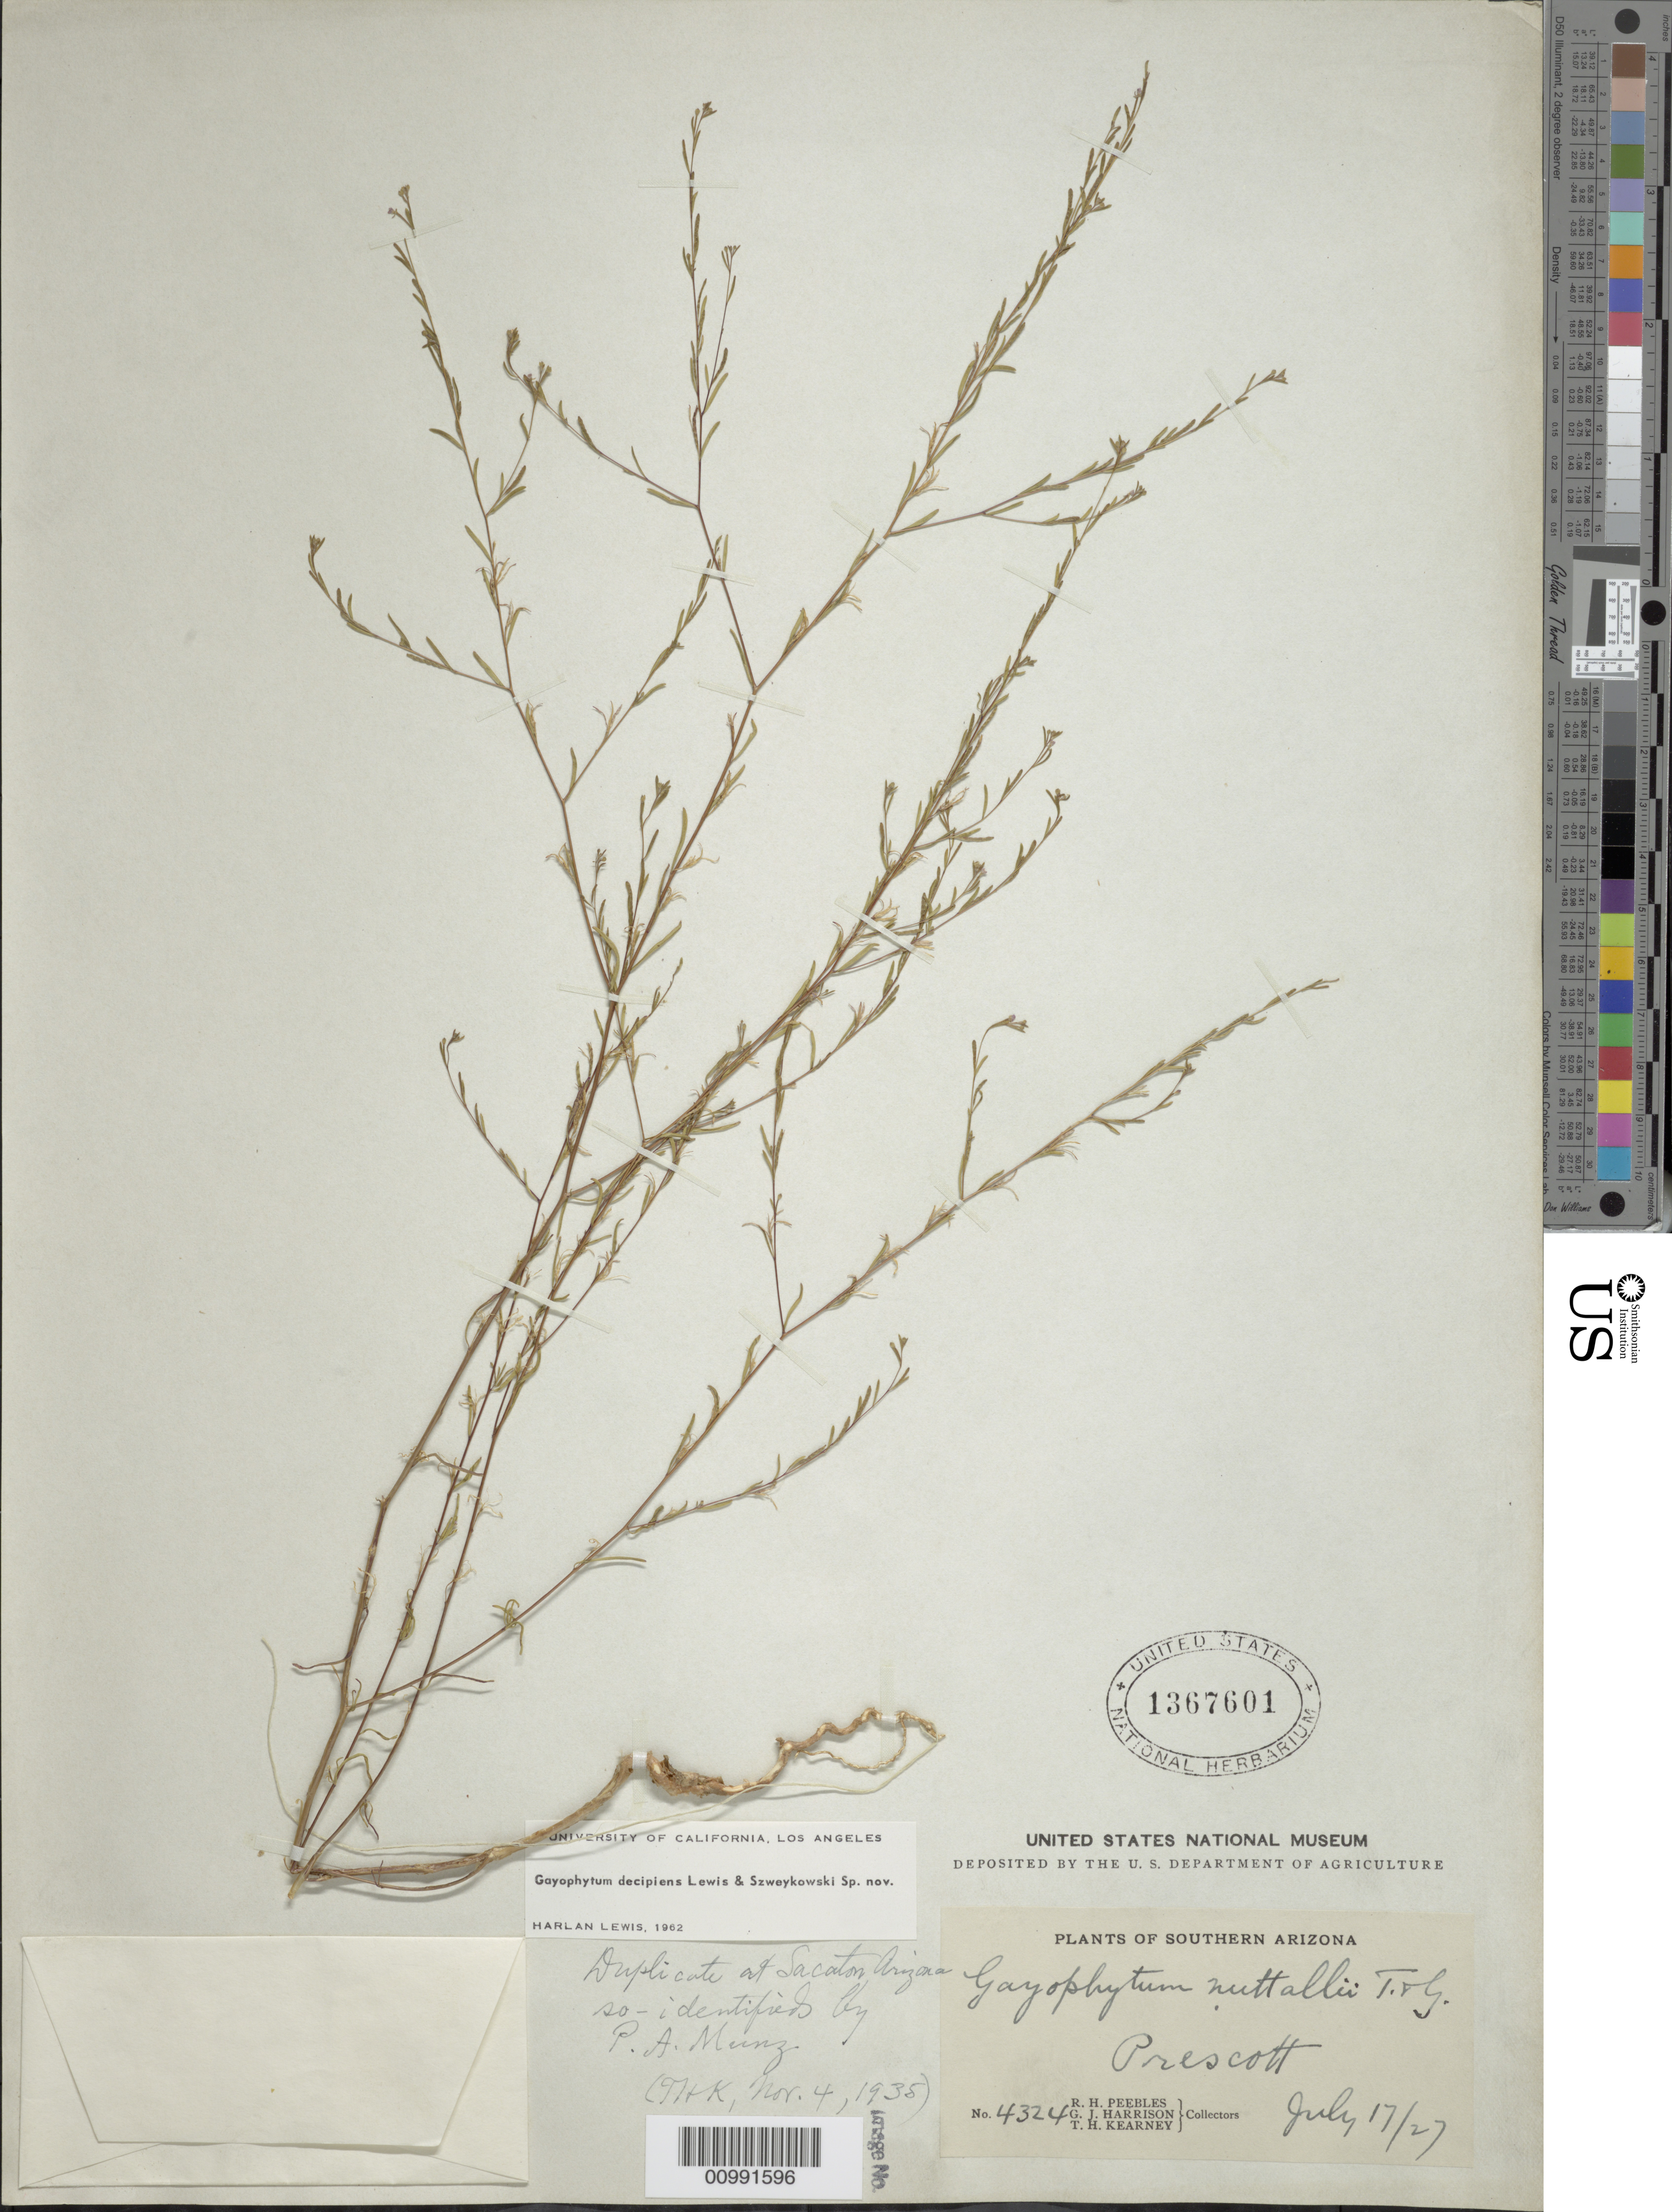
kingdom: Plantae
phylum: Tracheophyta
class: Magnoliopsida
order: Myrtales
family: Onagraceae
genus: Gayophytum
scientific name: Gayophytum decipiens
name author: F. H. Lewis & Szweyk.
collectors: R. H. Peebles & G. J. Harrison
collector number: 4324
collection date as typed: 17 Jul 1927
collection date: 1927-07-17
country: United States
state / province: Arizona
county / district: Yavapai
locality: Prescott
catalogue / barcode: US 1367601